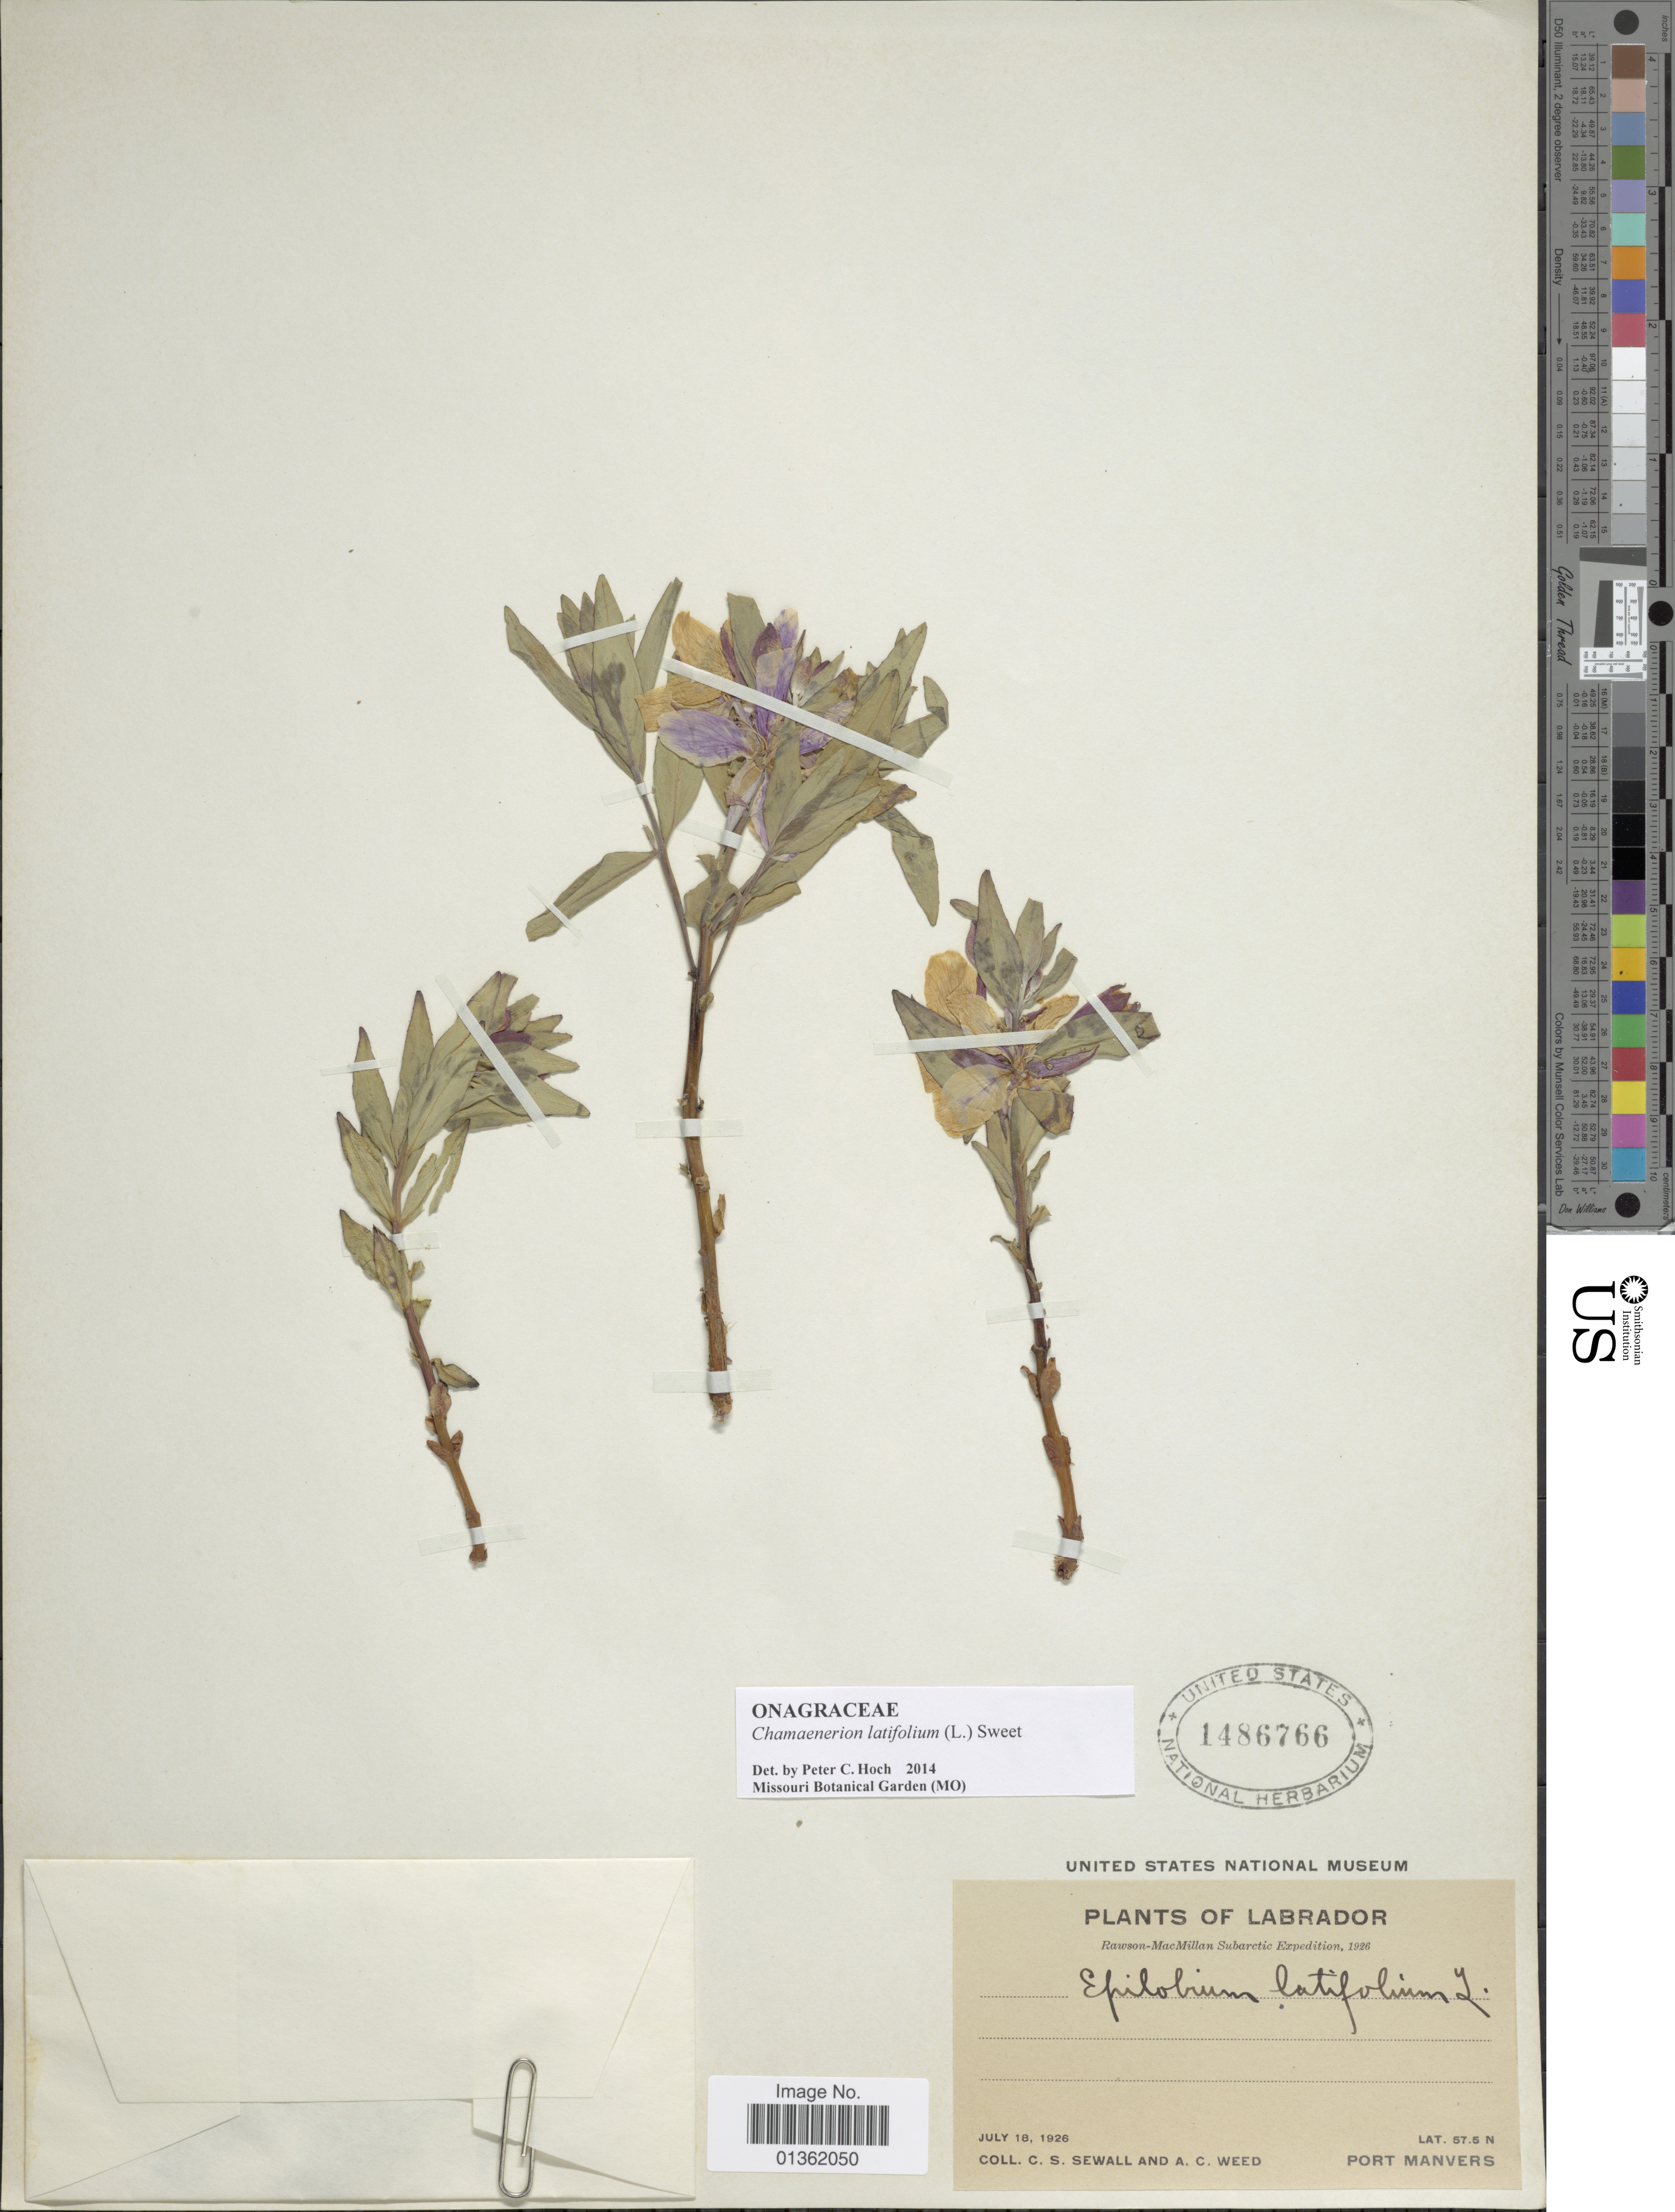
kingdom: Plantae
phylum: Tracheophyta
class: Magnoliopsida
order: Myrtales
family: Onagraceae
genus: Chamaenerion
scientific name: Chamaenerion latifolium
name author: (L.) Th. Fr. & Lange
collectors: C. Sewall & A. Weed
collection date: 1926-07-18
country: Canada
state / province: Newfoundland and Labrador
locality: Labrador. Port Manverss.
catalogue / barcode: US 1486766